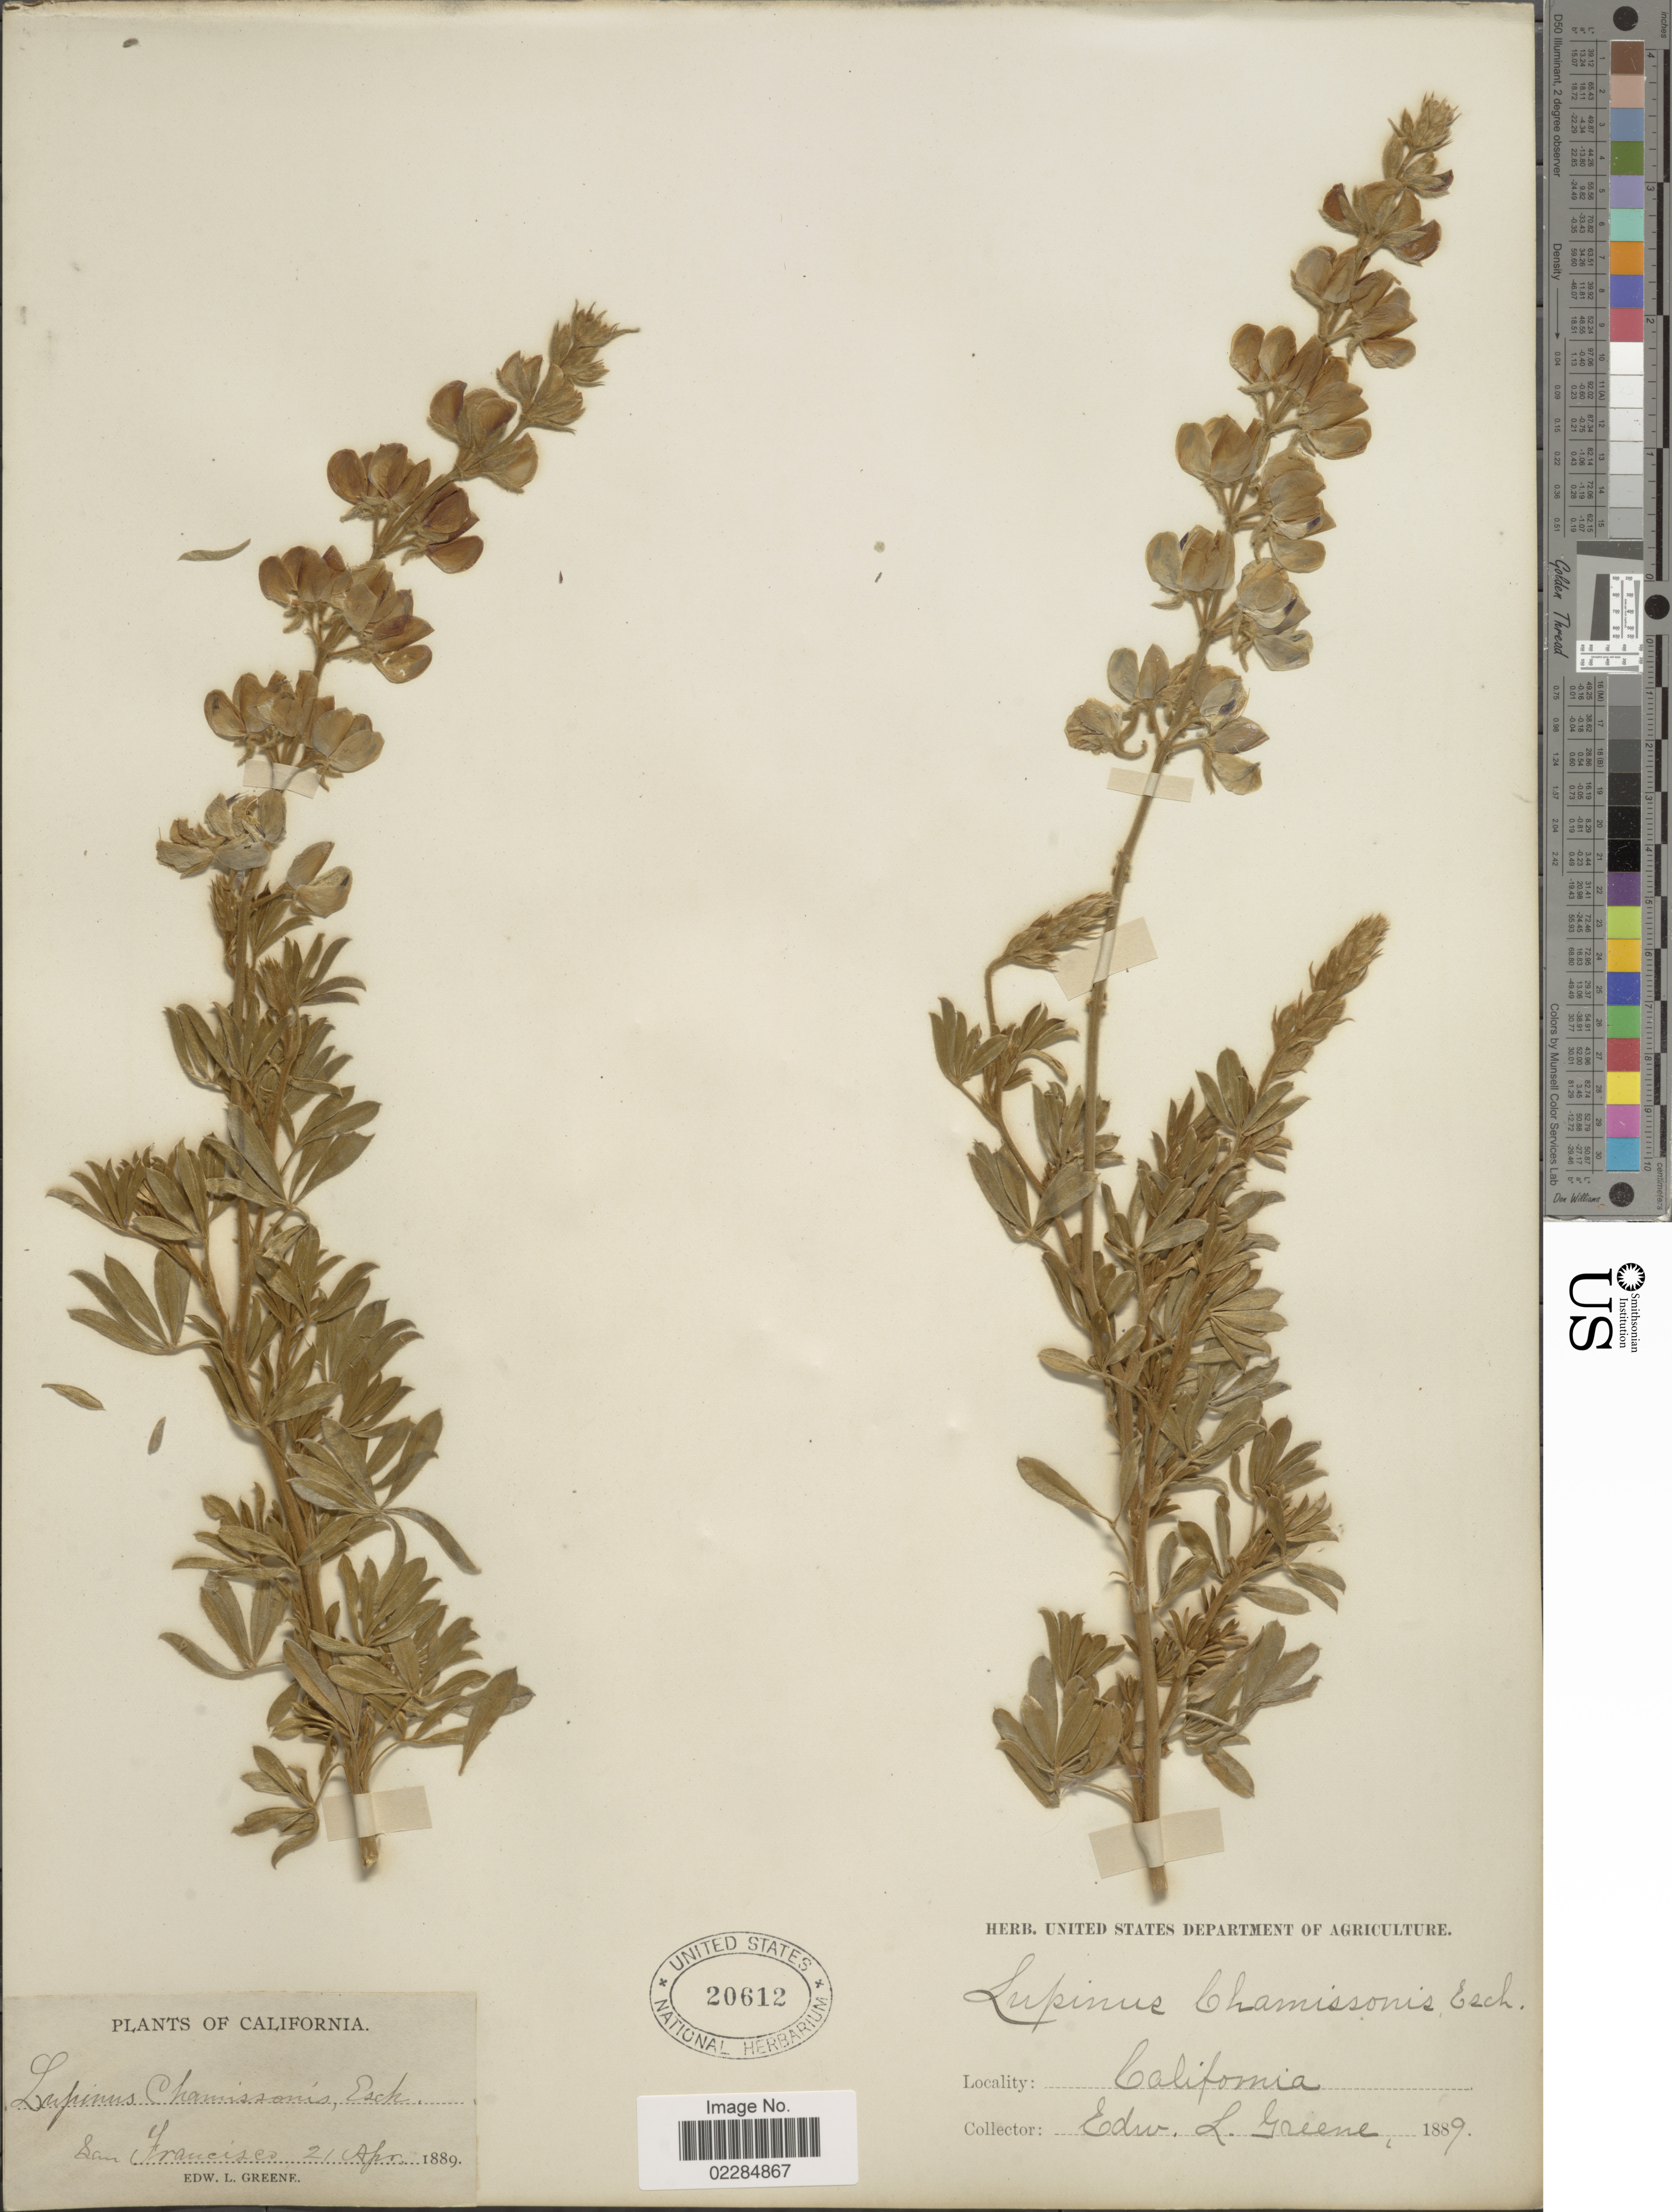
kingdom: Plantae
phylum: Tracheophyta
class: Magnoliopsida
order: Fabales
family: Fabaceae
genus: Lupinus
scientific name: Lupinus chamissonis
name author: Eschsch.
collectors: E. L. Greene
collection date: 1889-04-21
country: United States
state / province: California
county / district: San Francisco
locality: San Francisco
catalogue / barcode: US 20612